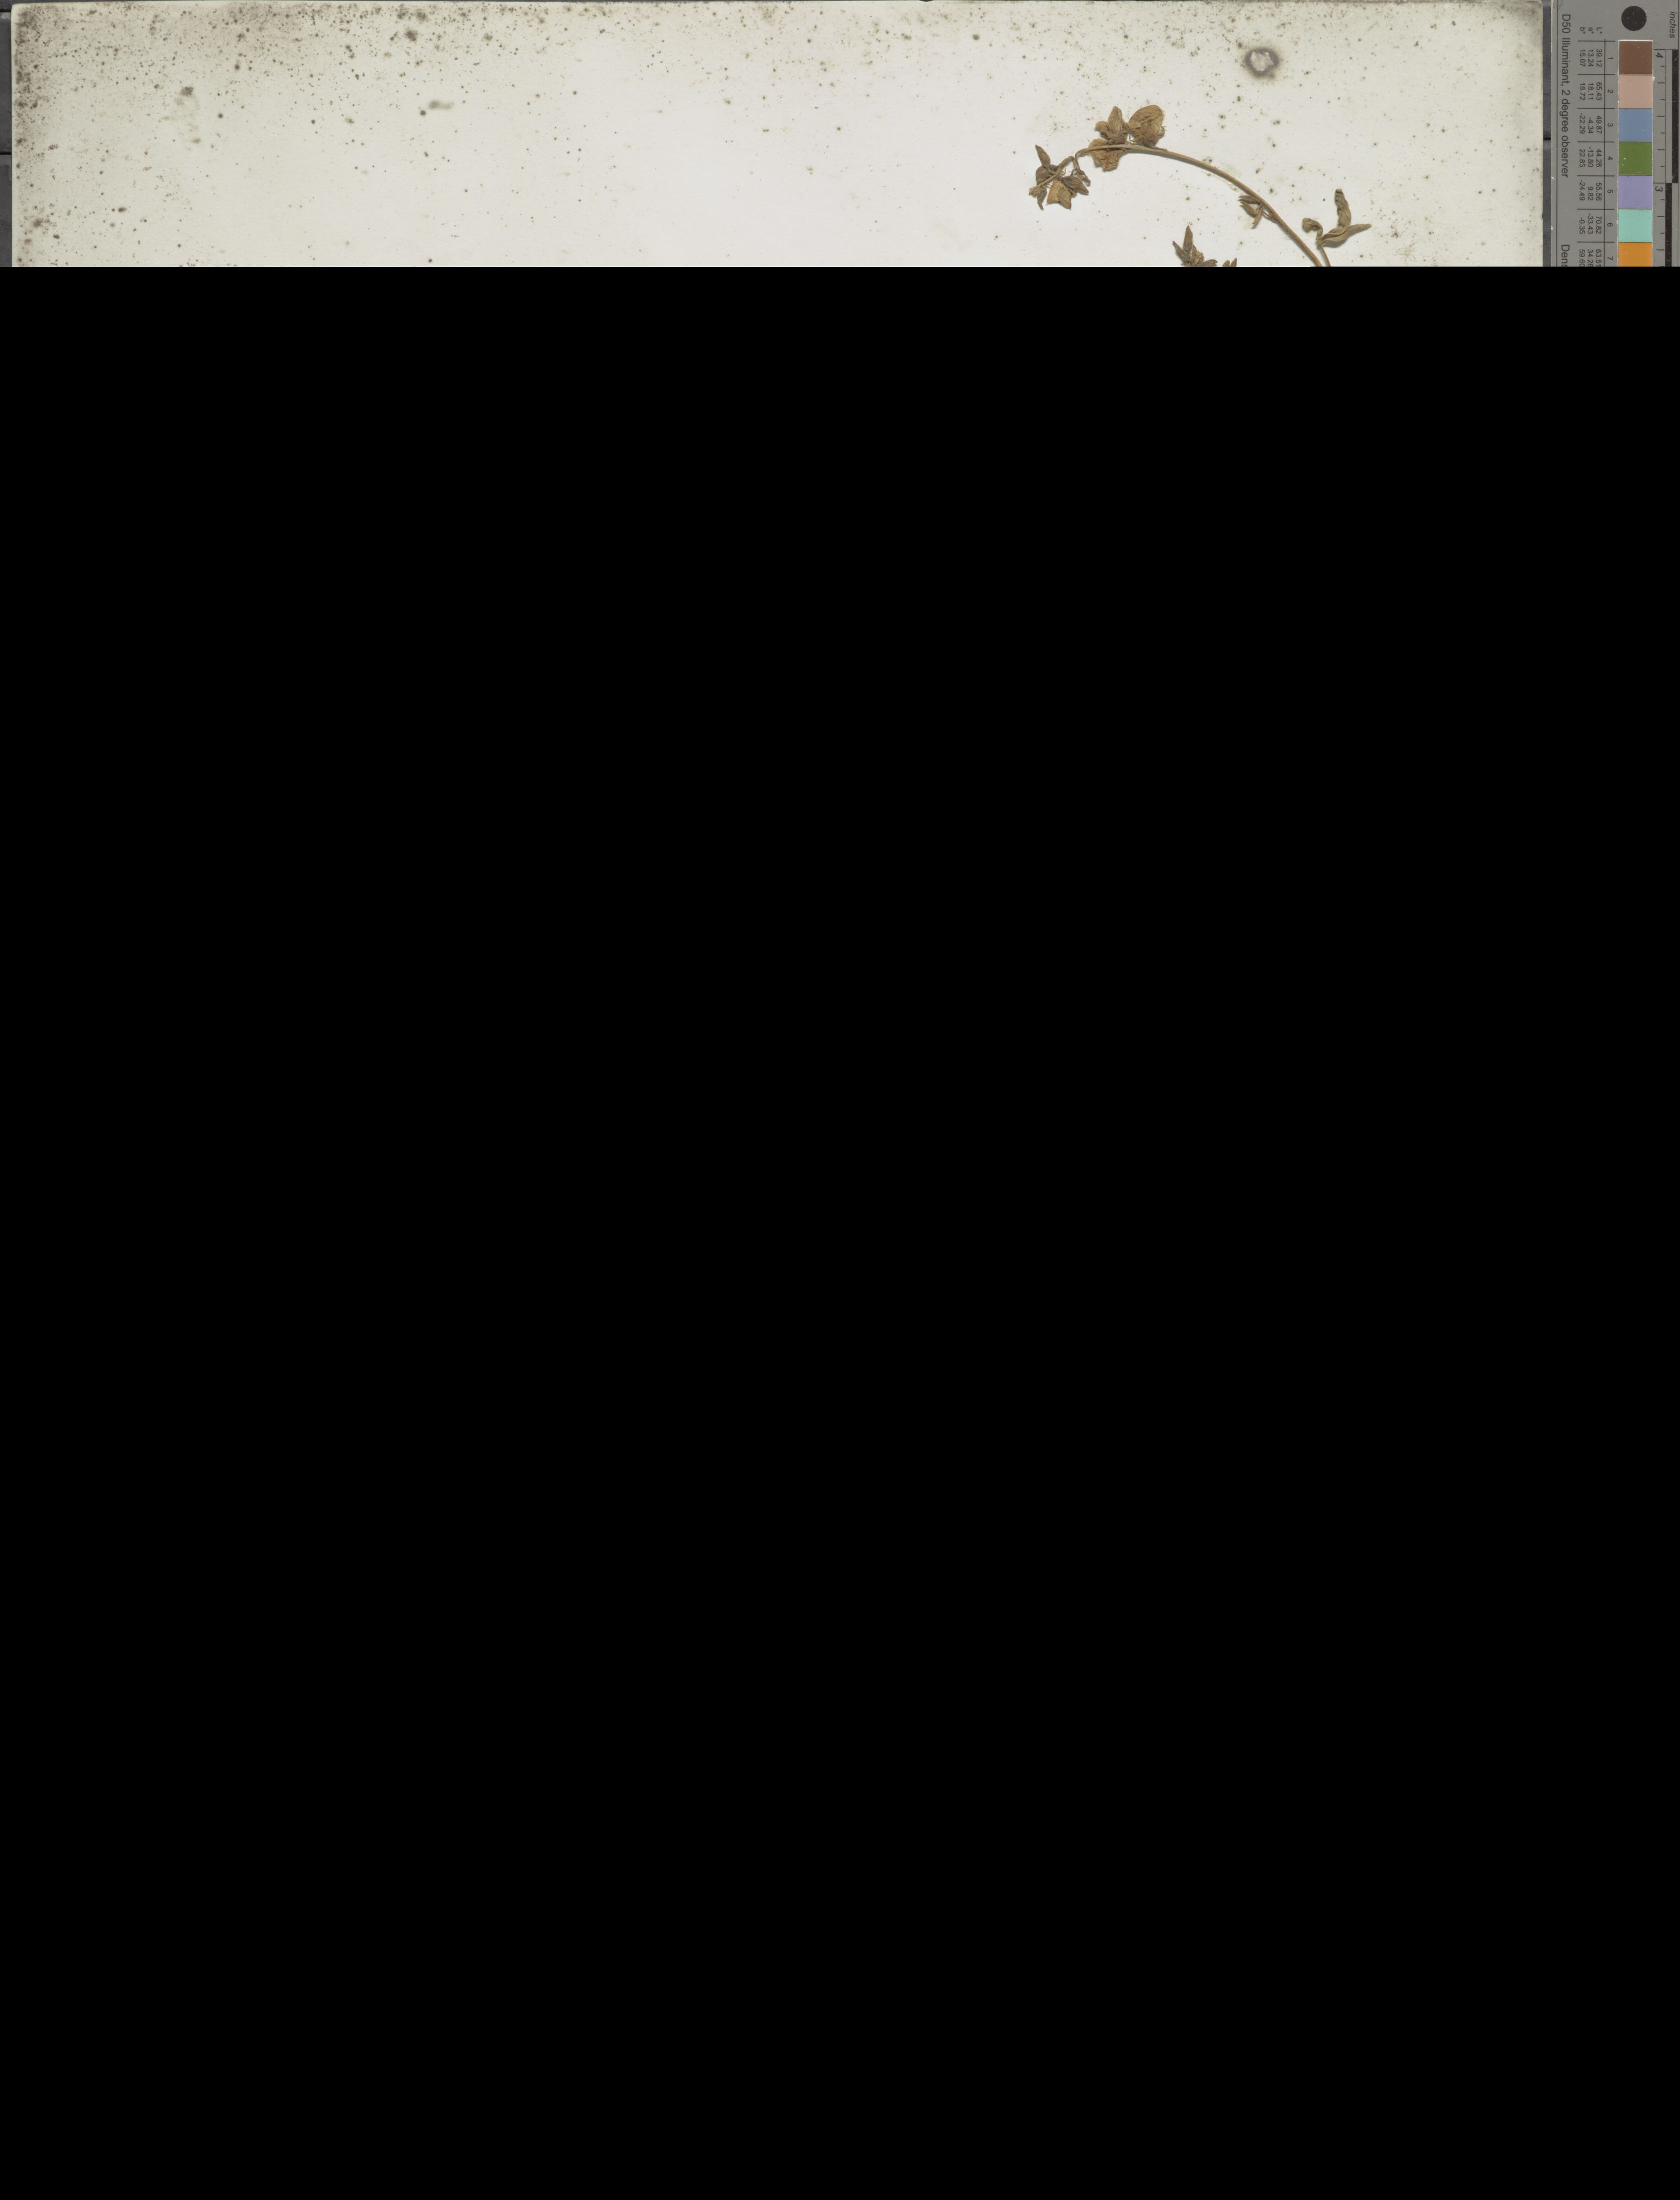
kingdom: Plantae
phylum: Tracheophyta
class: Magnoliopsida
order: Fabales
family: Fabaceae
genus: Crotalaria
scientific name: Crotalaria mollicula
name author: Kunth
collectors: G. Andrieux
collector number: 422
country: Mexico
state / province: Oaxaca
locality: Circa Oaxacam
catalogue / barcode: US 136749